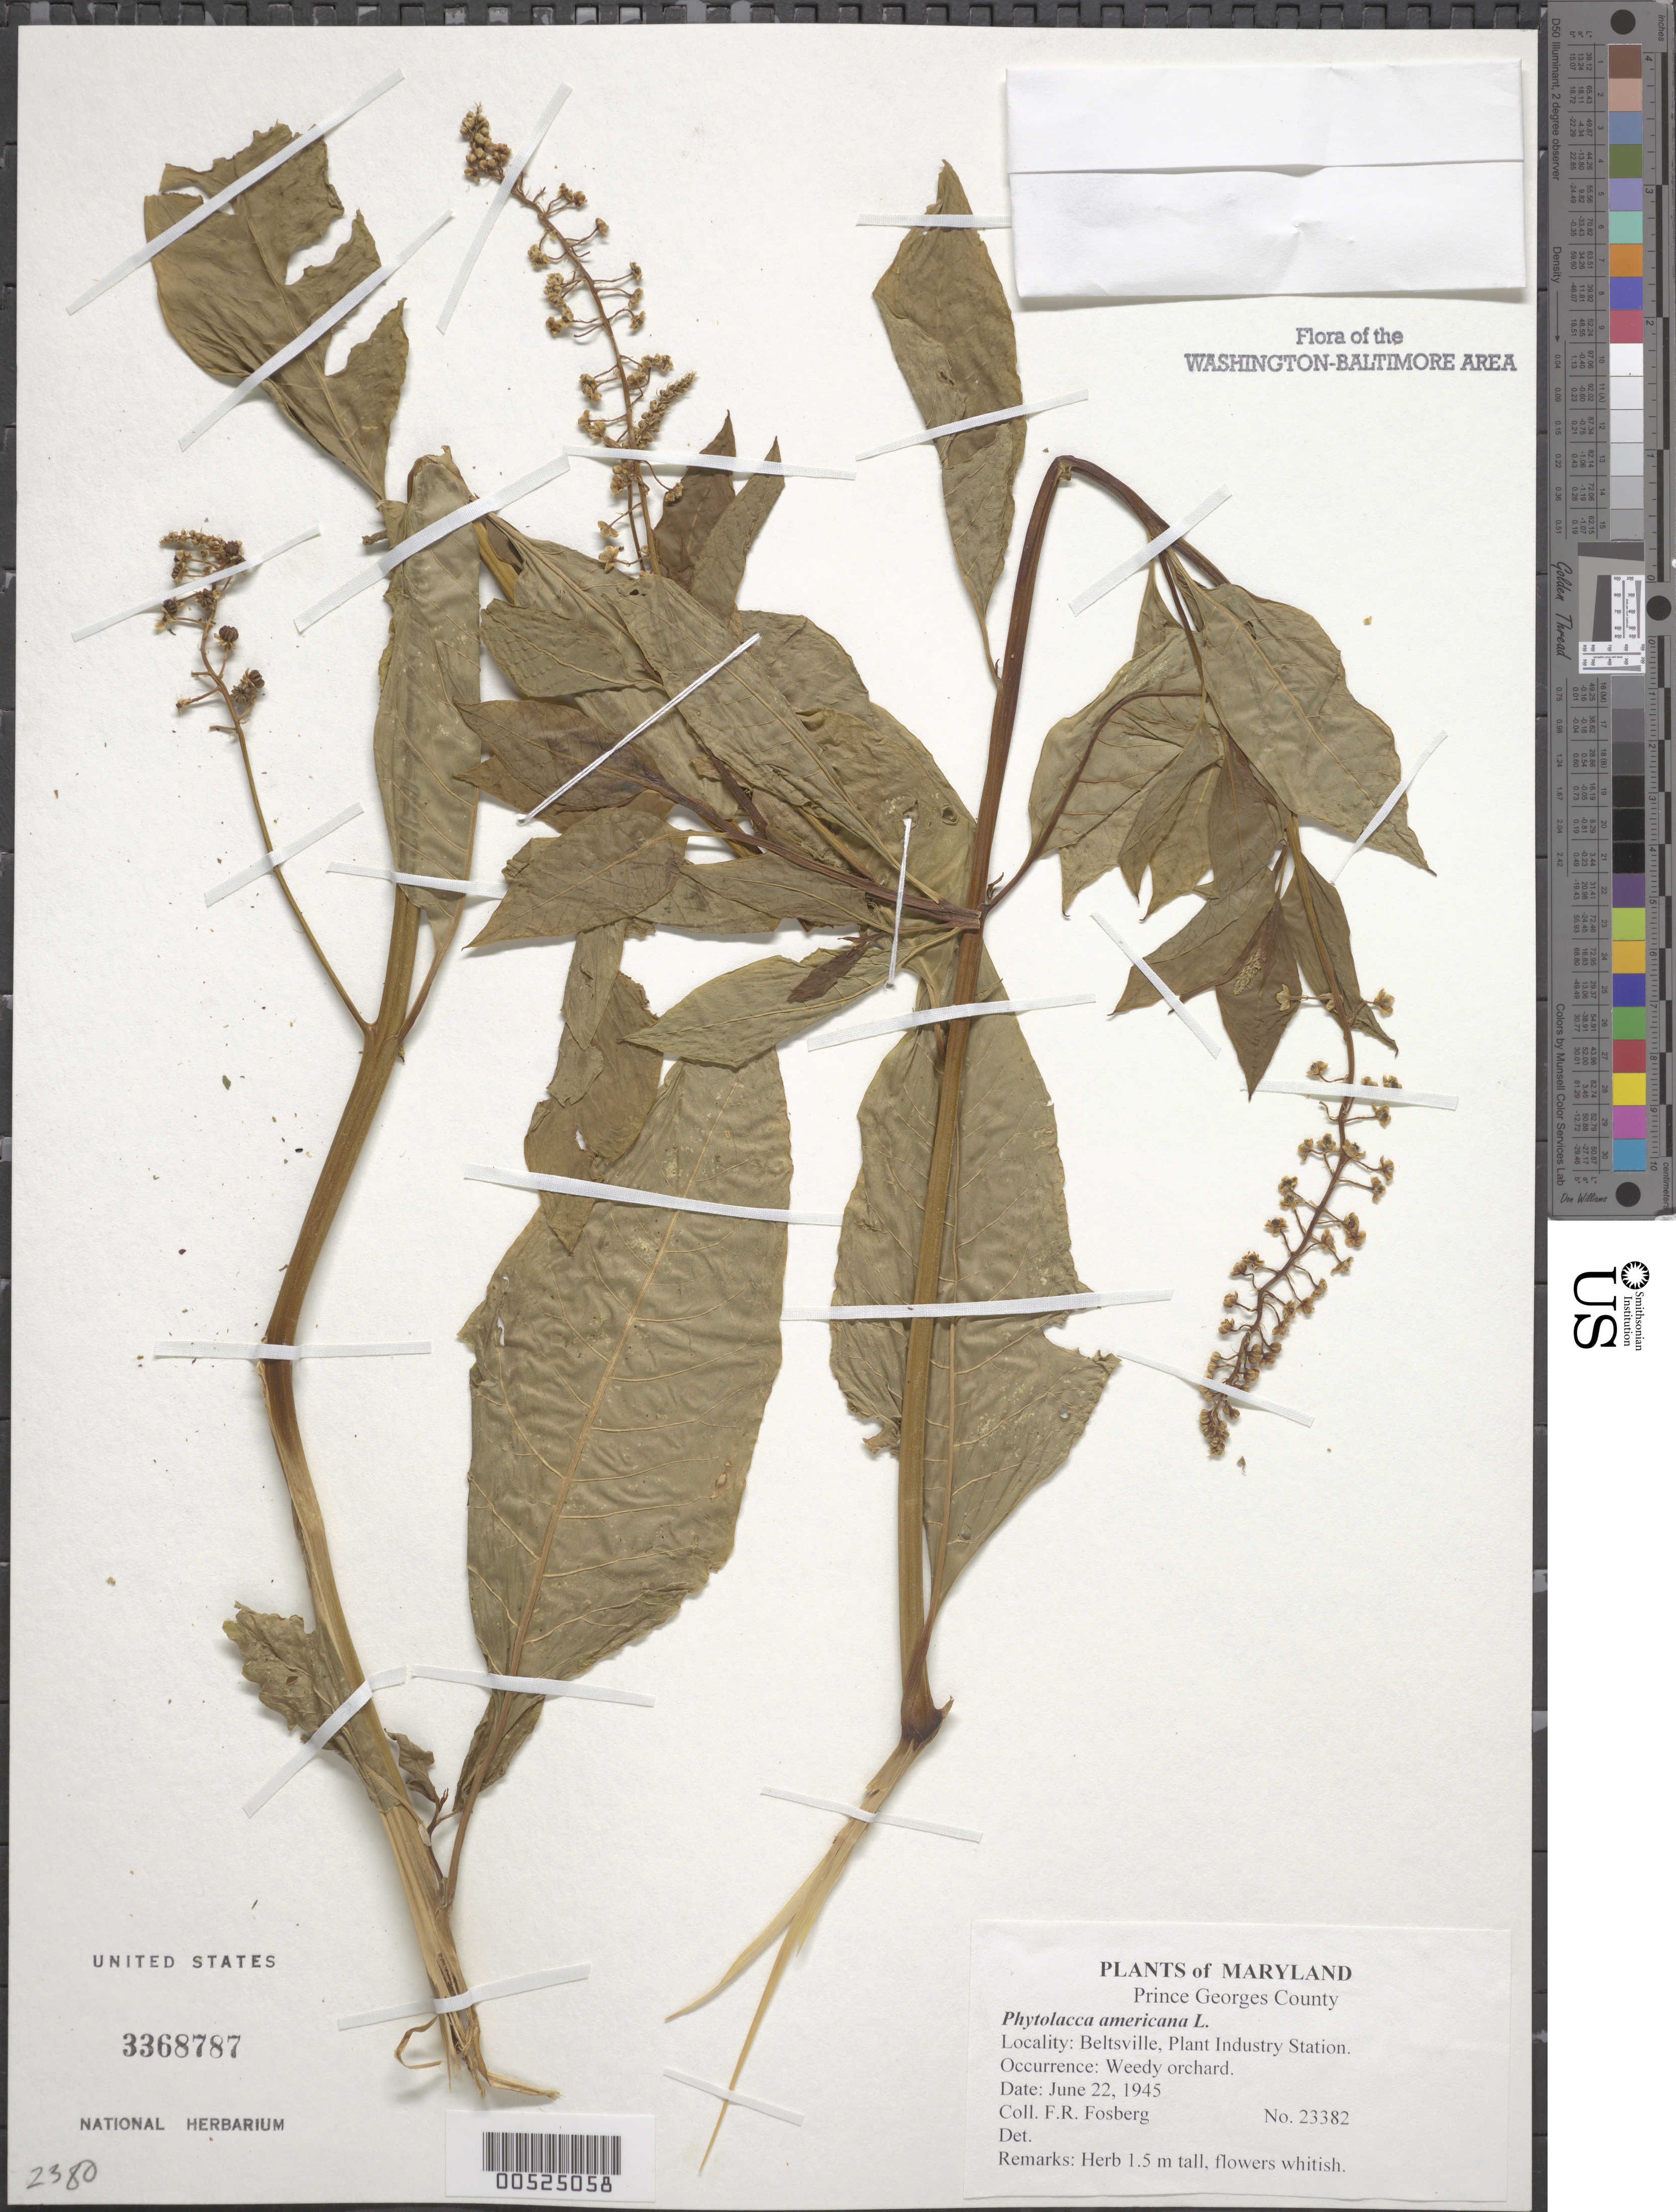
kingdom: Plantae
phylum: Tracheophyta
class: Magnoliopsida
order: Caryophyllales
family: Phytolaccaceae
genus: Phytolacca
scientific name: Phytolacca americana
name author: L.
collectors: F. R. Fosberg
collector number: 23382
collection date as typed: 22 Jun 1945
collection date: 1945-06-22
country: United States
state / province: Maryland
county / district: Prince George's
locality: Beltsville, Plant Industry Station.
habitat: Weedy orchard.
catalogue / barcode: US 3368787